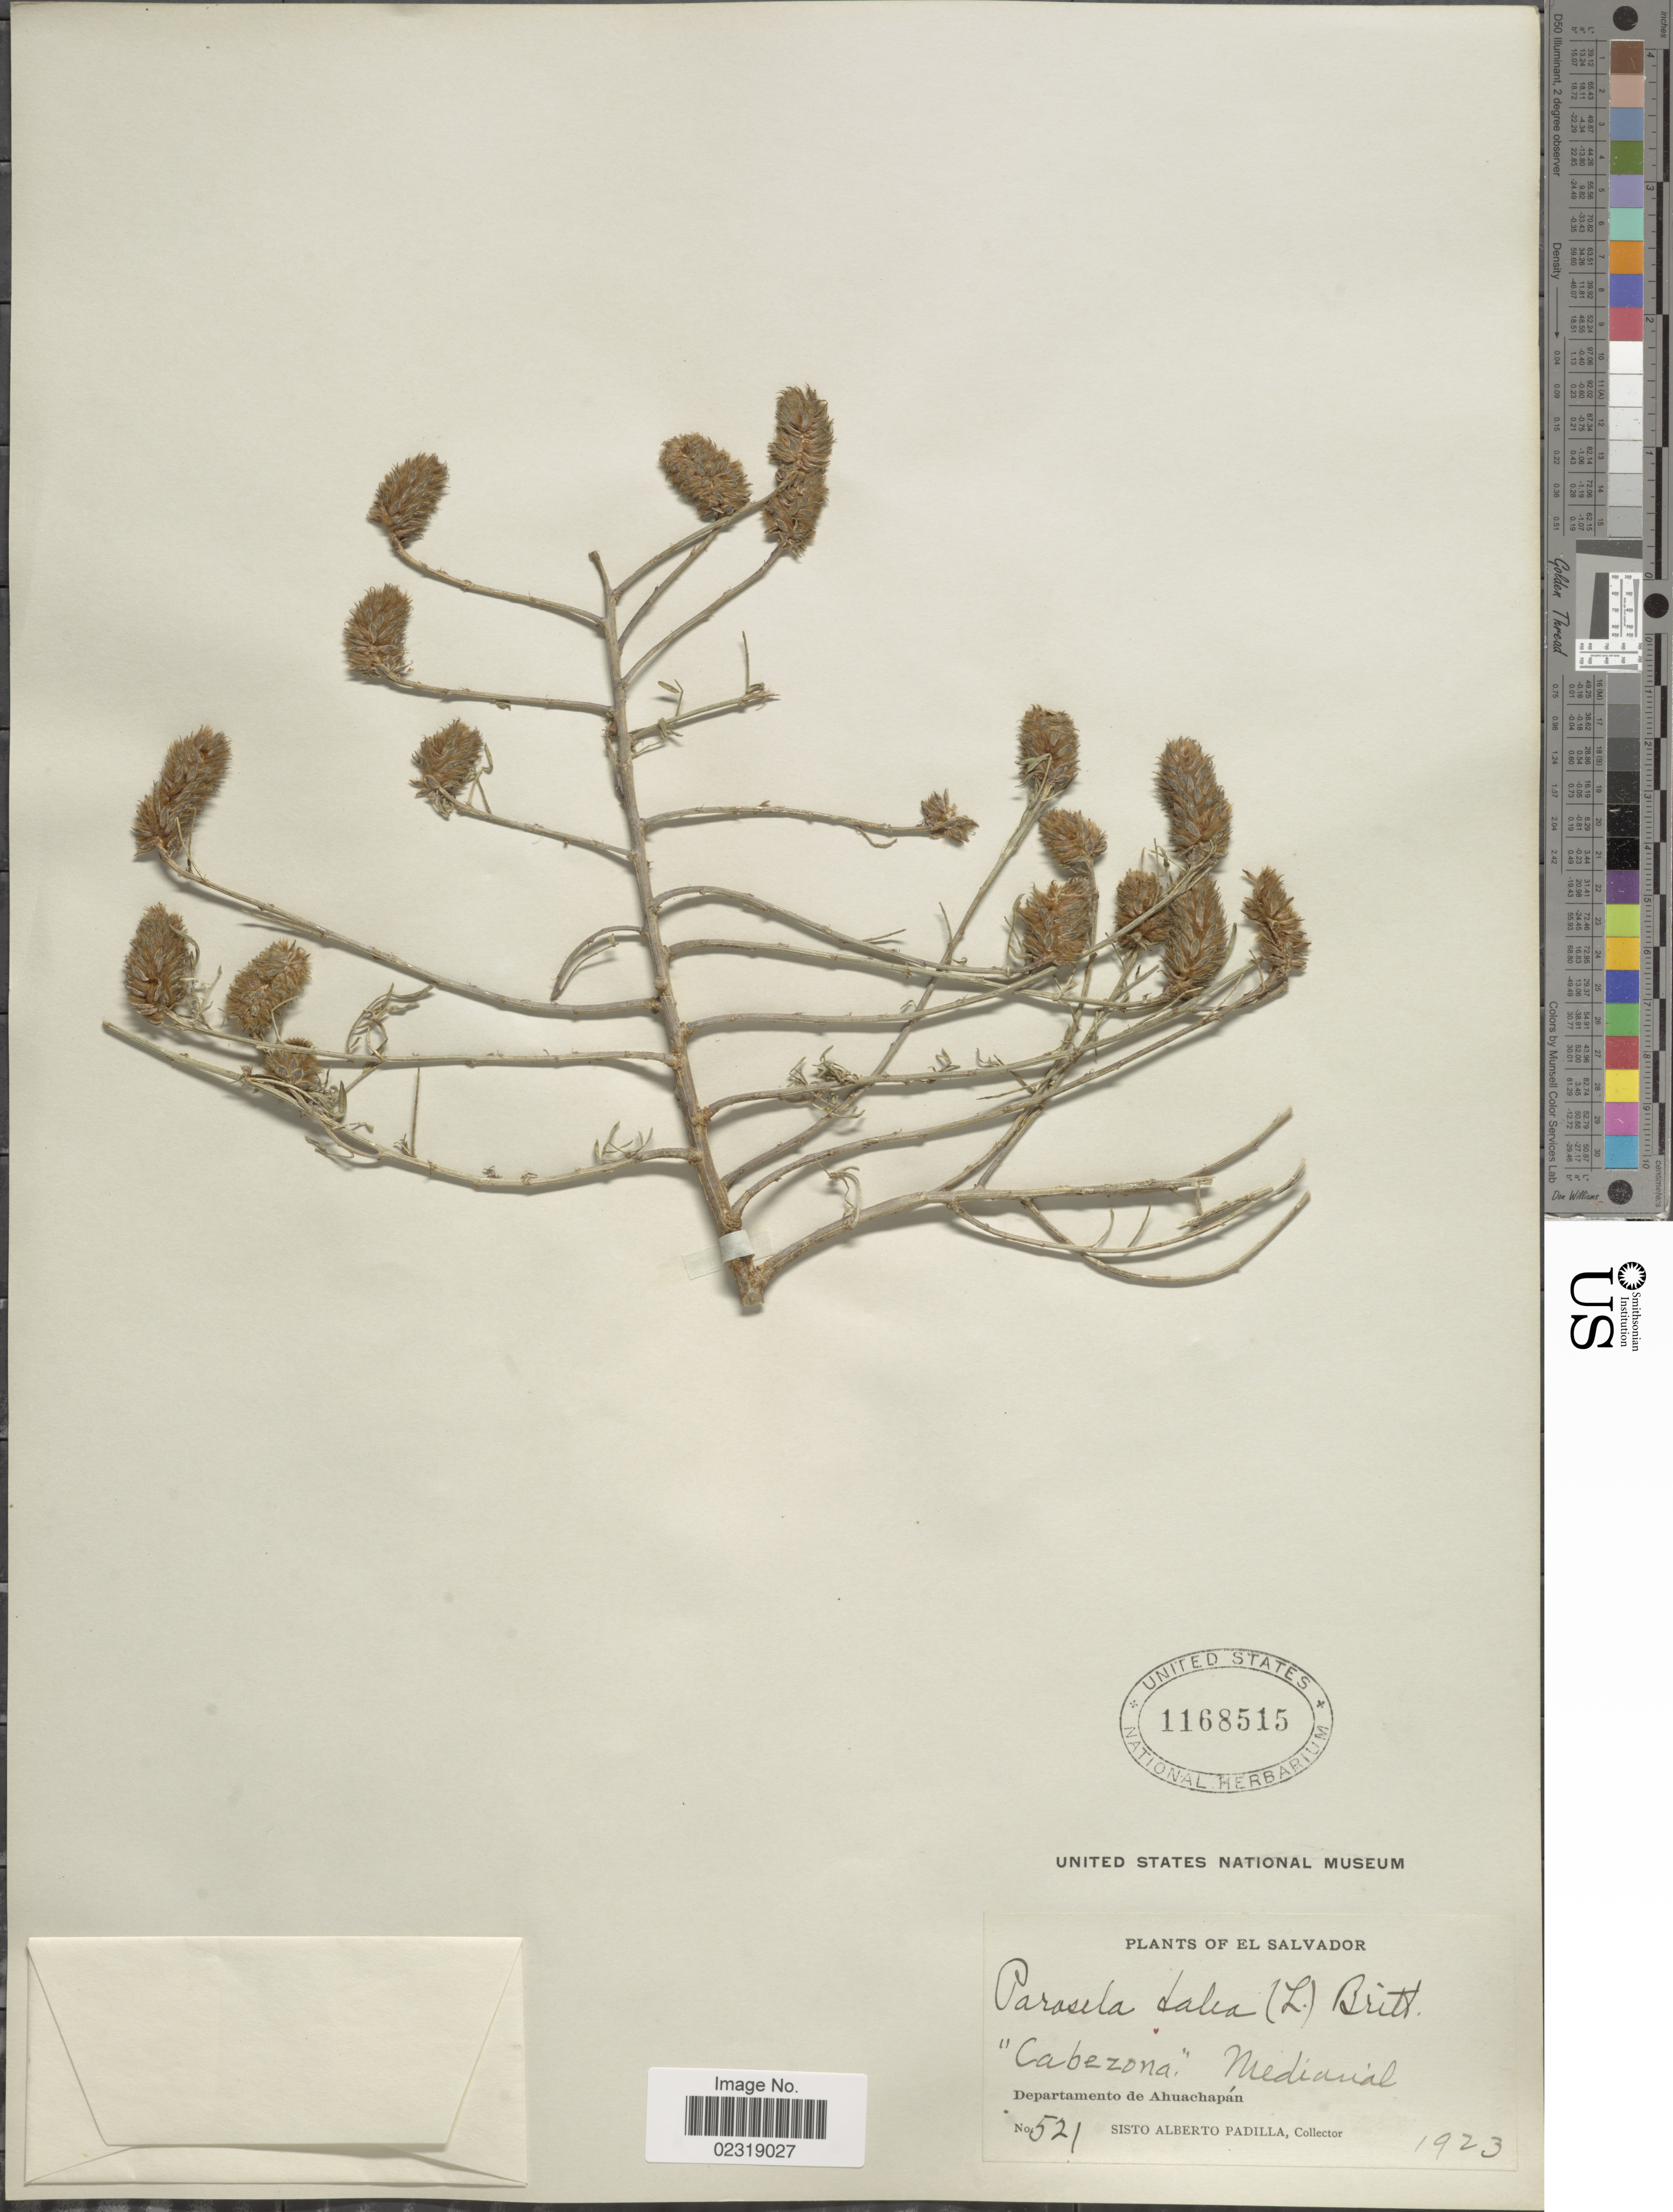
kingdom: Plantae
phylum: Tracheophyta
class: Magnoliopsida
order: Fabales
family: Fabaceae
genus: Dalea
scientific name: Dalea cliffortiana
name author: Willd.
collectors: S. A. Padilla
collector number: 521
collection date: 1923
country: El Salvador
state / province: Ahuachapan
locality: Departamento de Ahuachapan. El Salvador,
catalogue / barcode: US 1168515